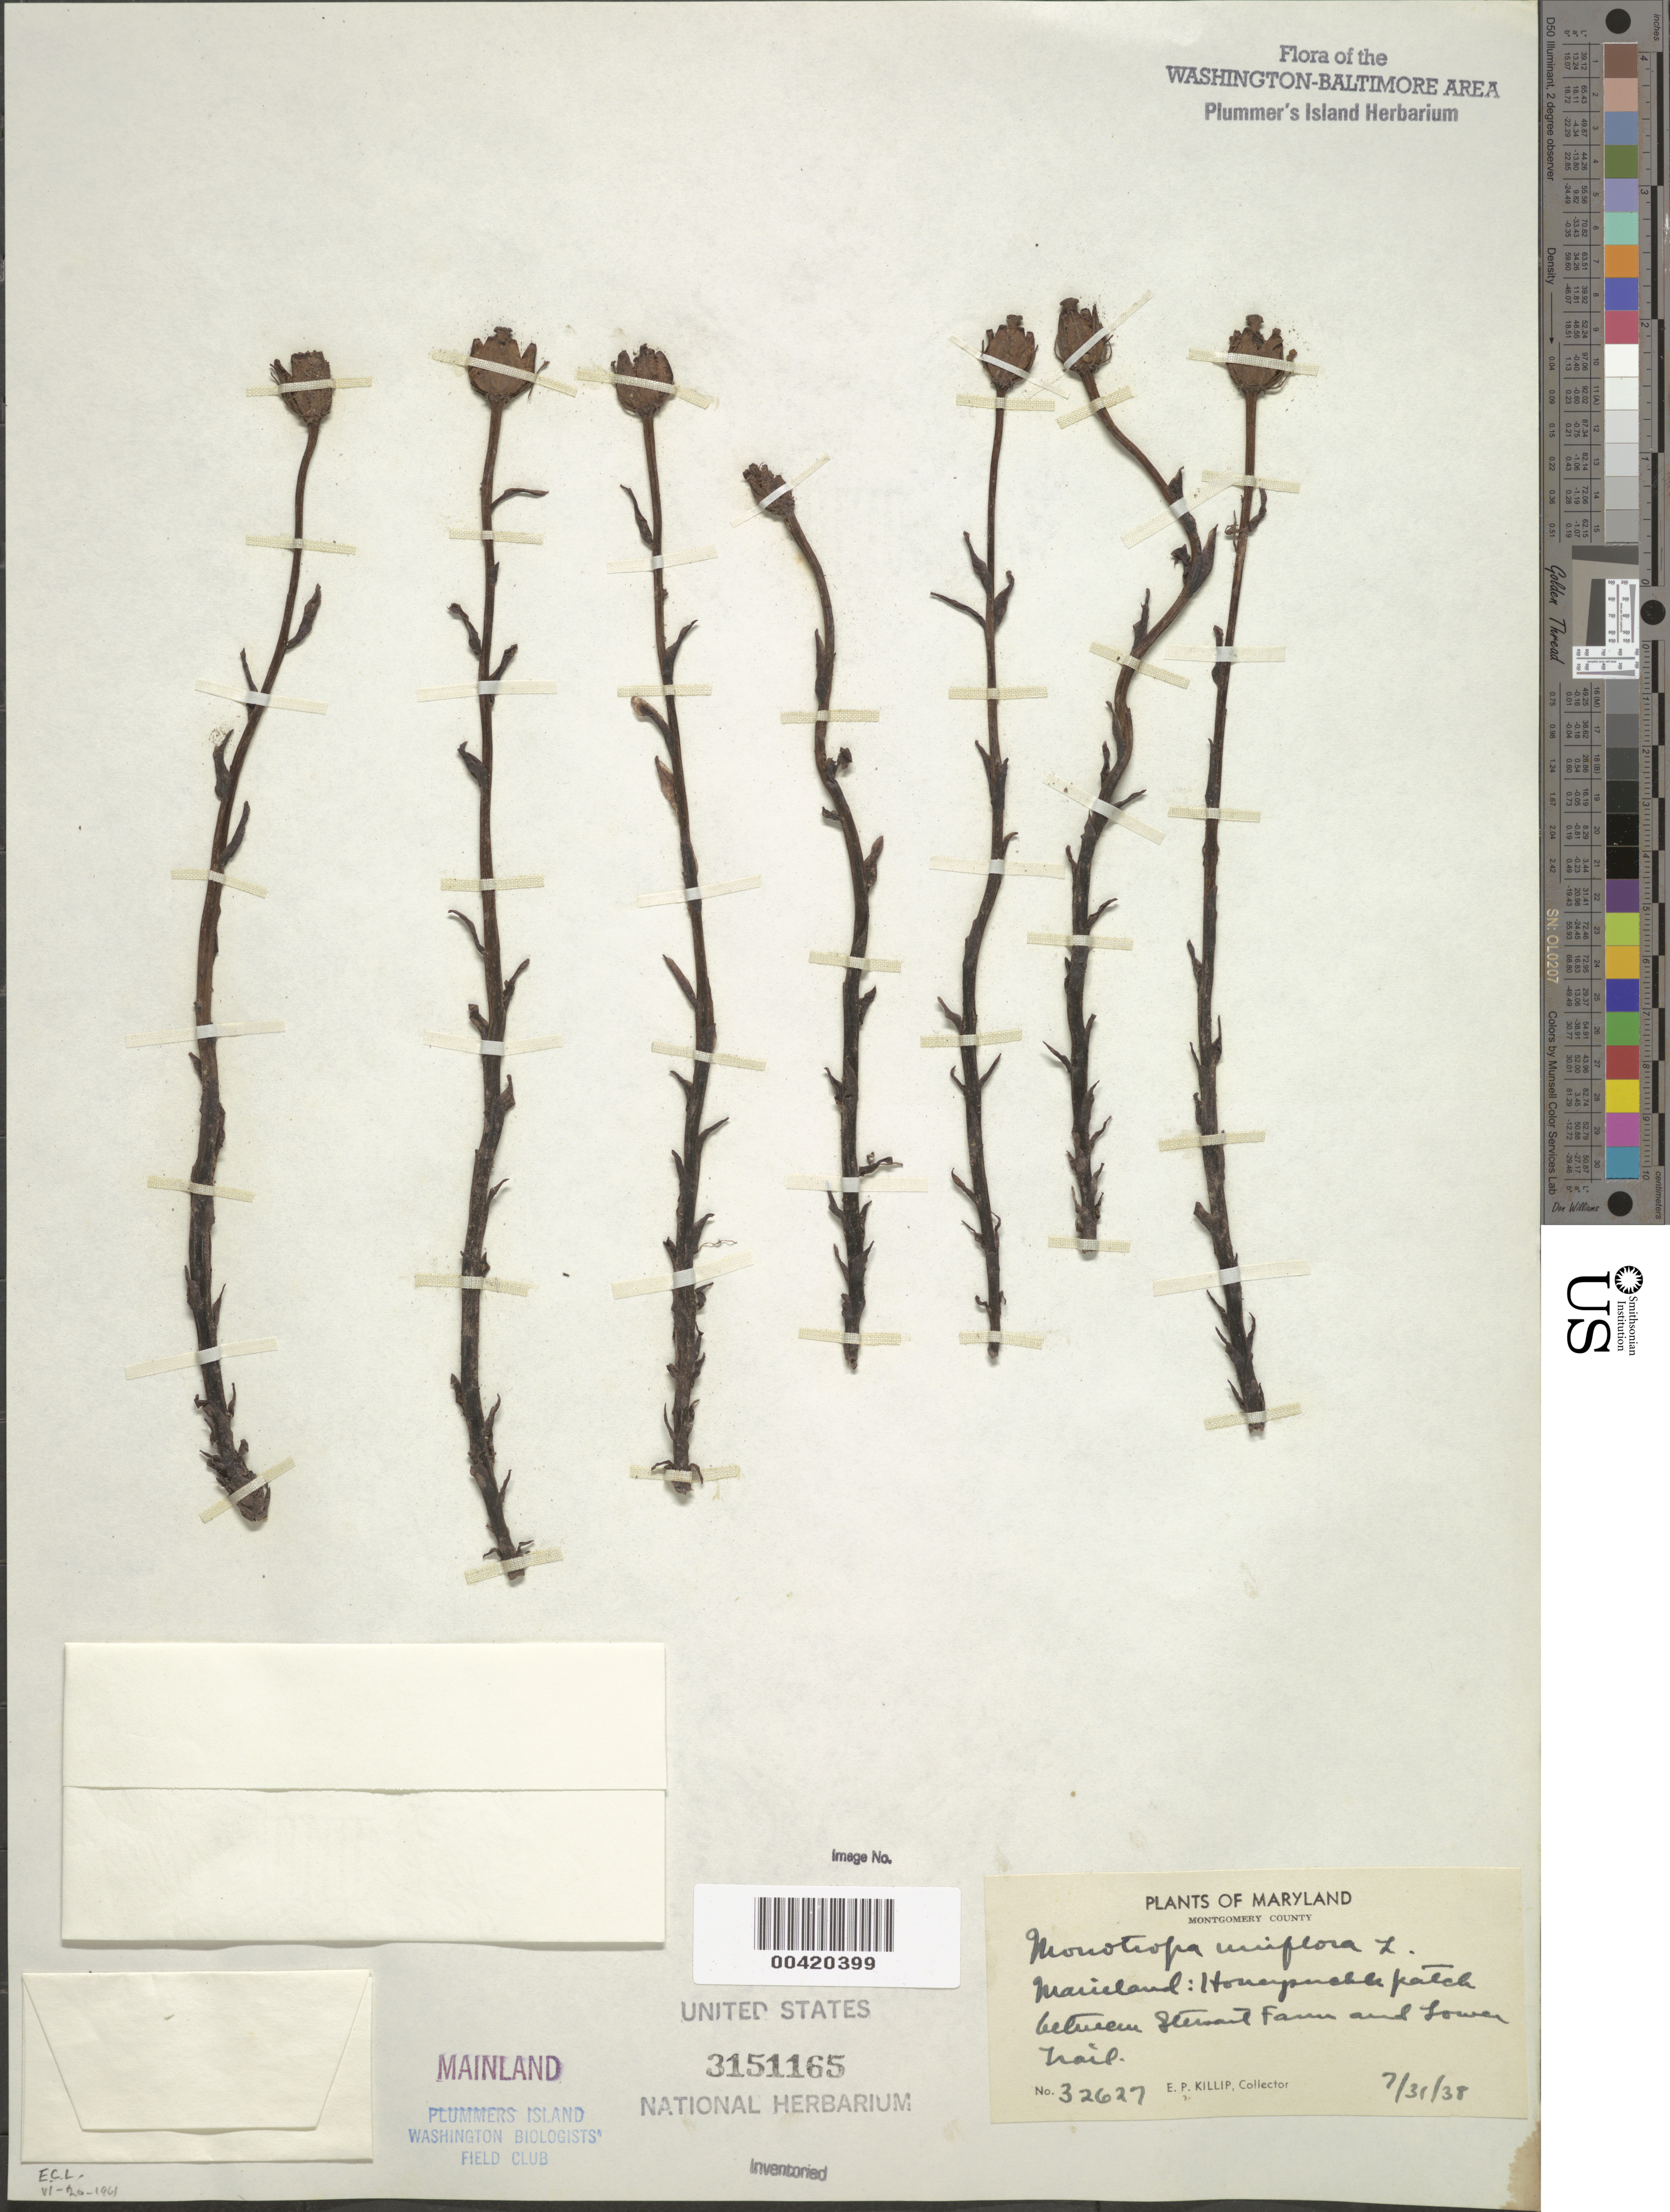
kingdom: Plantae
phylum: Tracheophyta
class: Magnoliopsida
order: Ericales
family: Ericaceae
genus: Monotropa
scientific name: Monotropa uniflora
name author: L.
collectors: E. P. Killip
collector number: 32627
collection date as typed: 31 Jul 1938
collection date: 1938-07-31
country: United States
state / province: Maryland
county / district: Montgomery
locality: Plummer's Island; mainland, between Stewart Farm and lower trail C. & O. Canal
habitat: Honeysuckle patch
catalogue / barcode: US 3151165